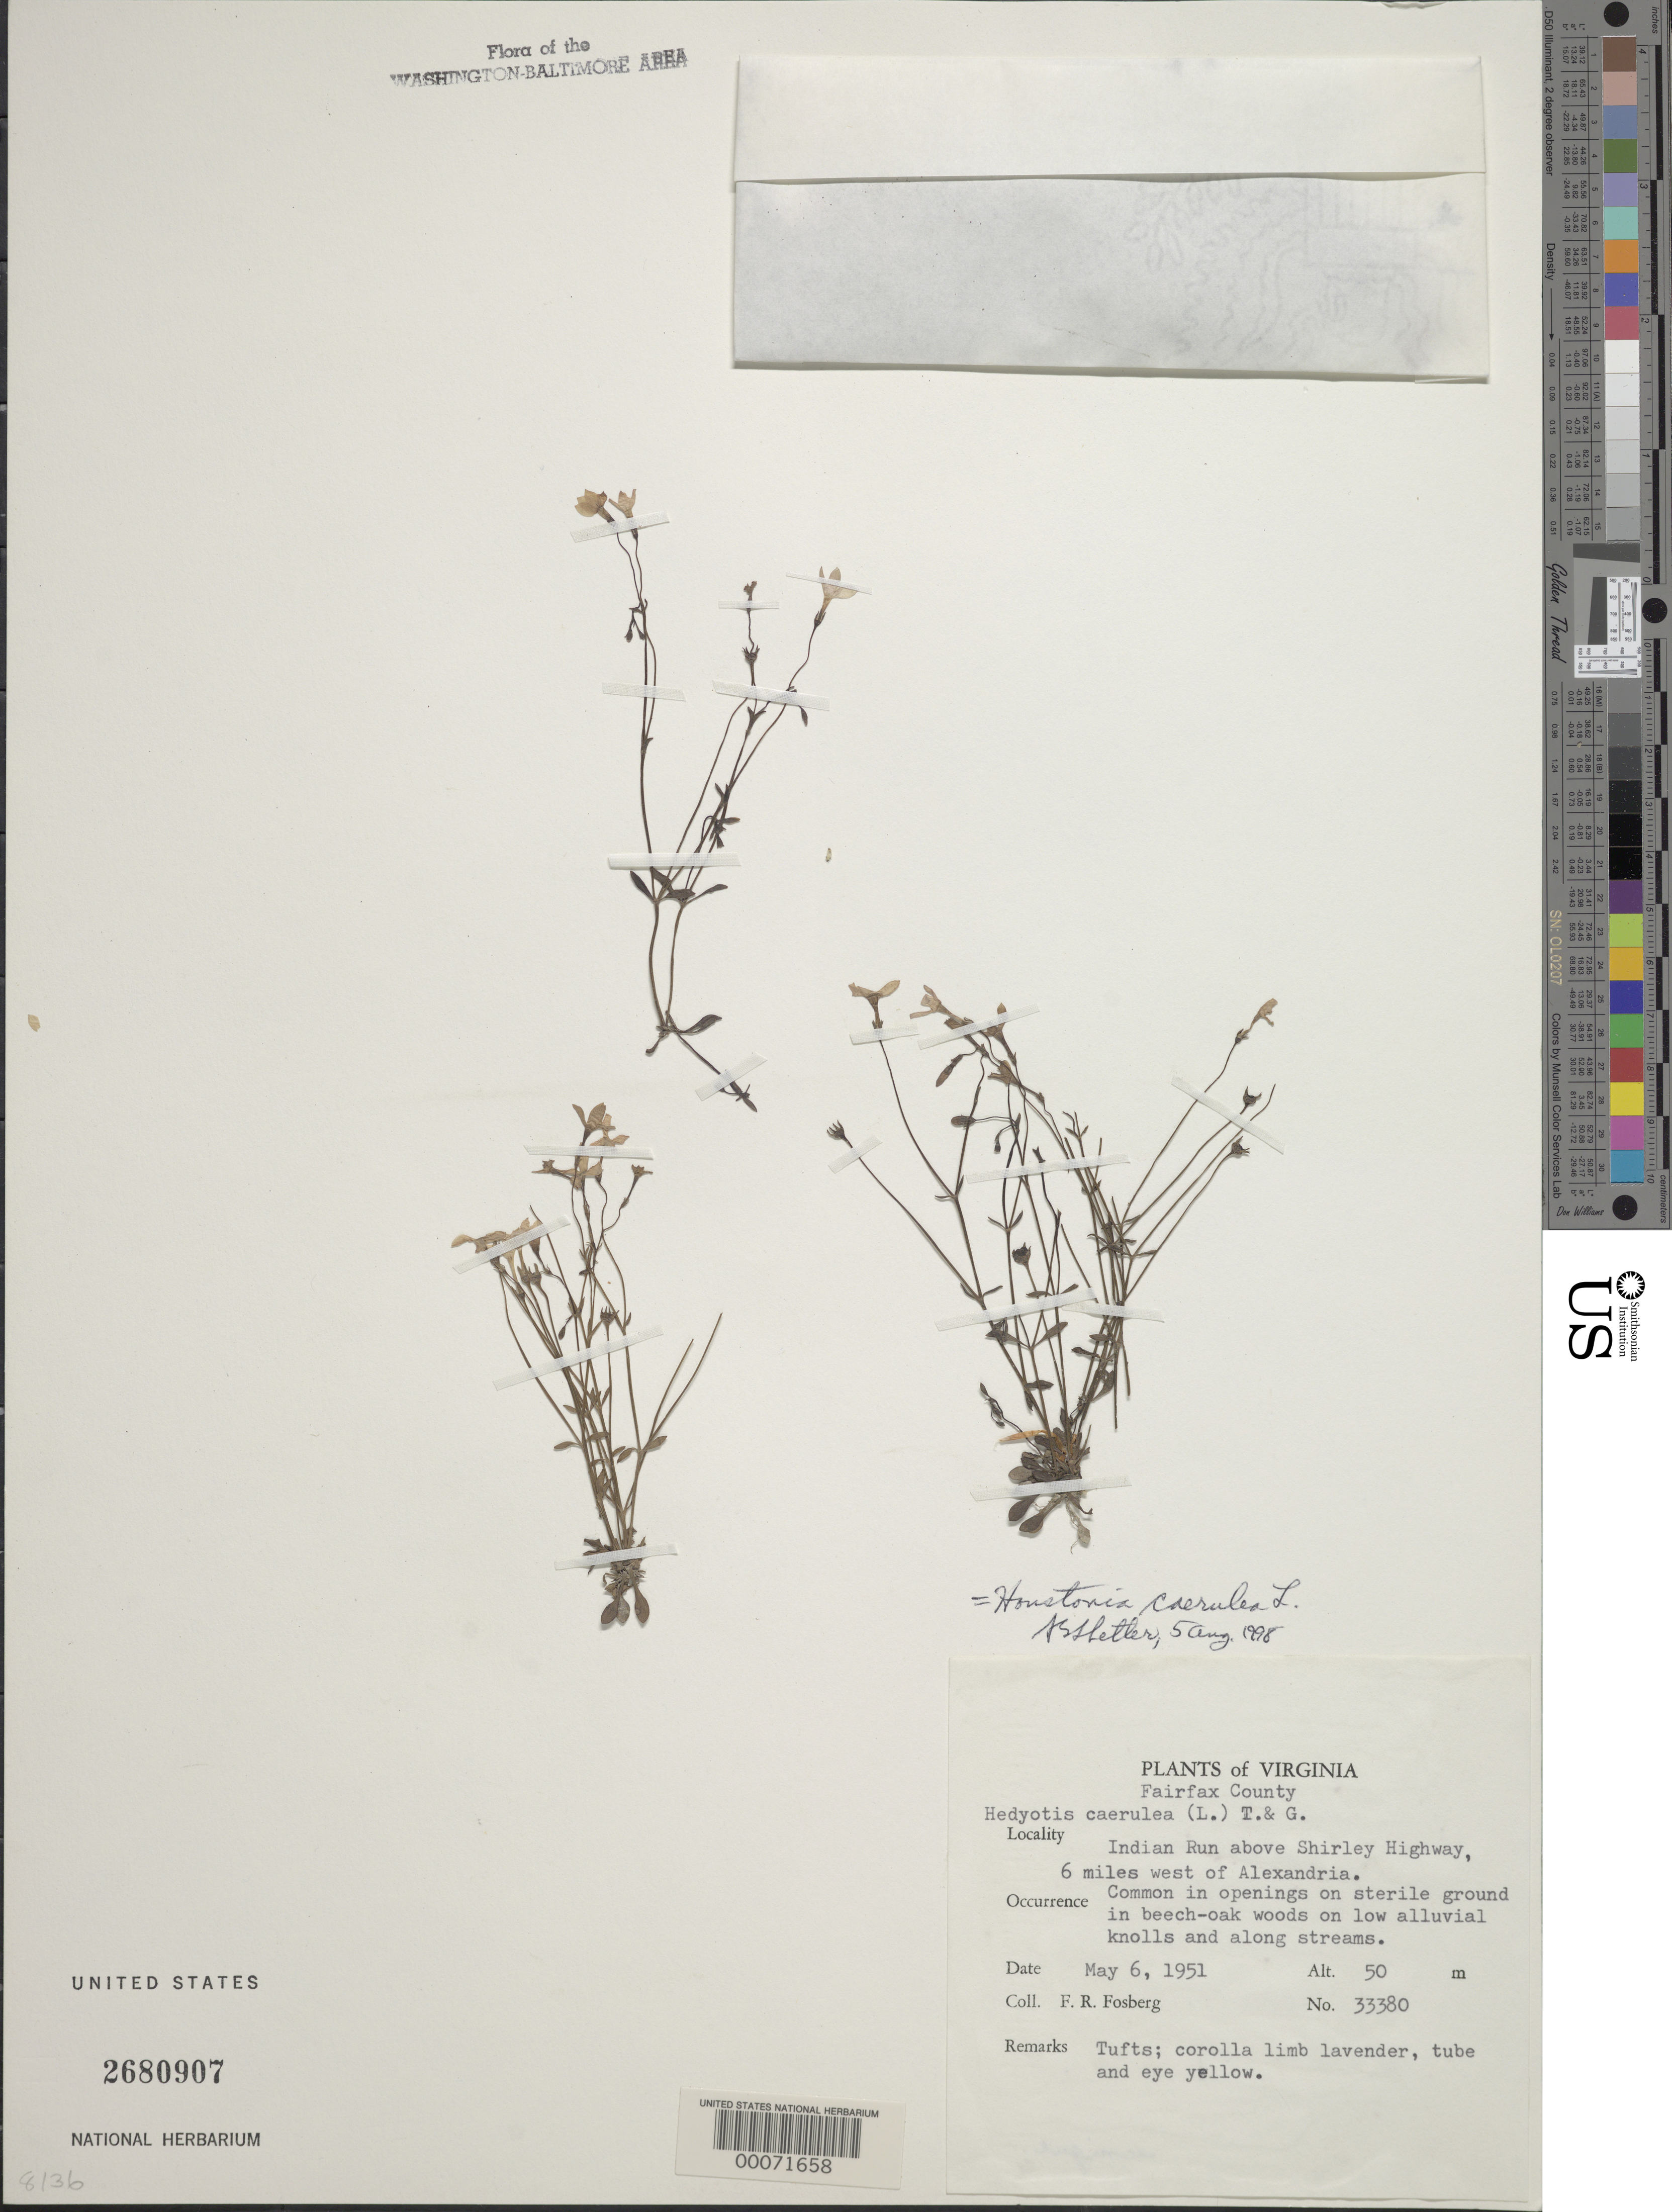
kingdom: Plantae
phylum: Tracheophyta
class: Magnoliopsida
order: Gentianales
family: Rubiaceae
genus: Houstonia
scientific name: Houstonia caerulea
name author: L.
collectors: F. R. Fosberg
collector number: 33380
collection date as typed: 06 May 1951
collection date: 1951-05-06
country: United States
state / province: Virginia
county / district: Fairfax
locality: Indian Run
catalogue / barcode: US 2680907